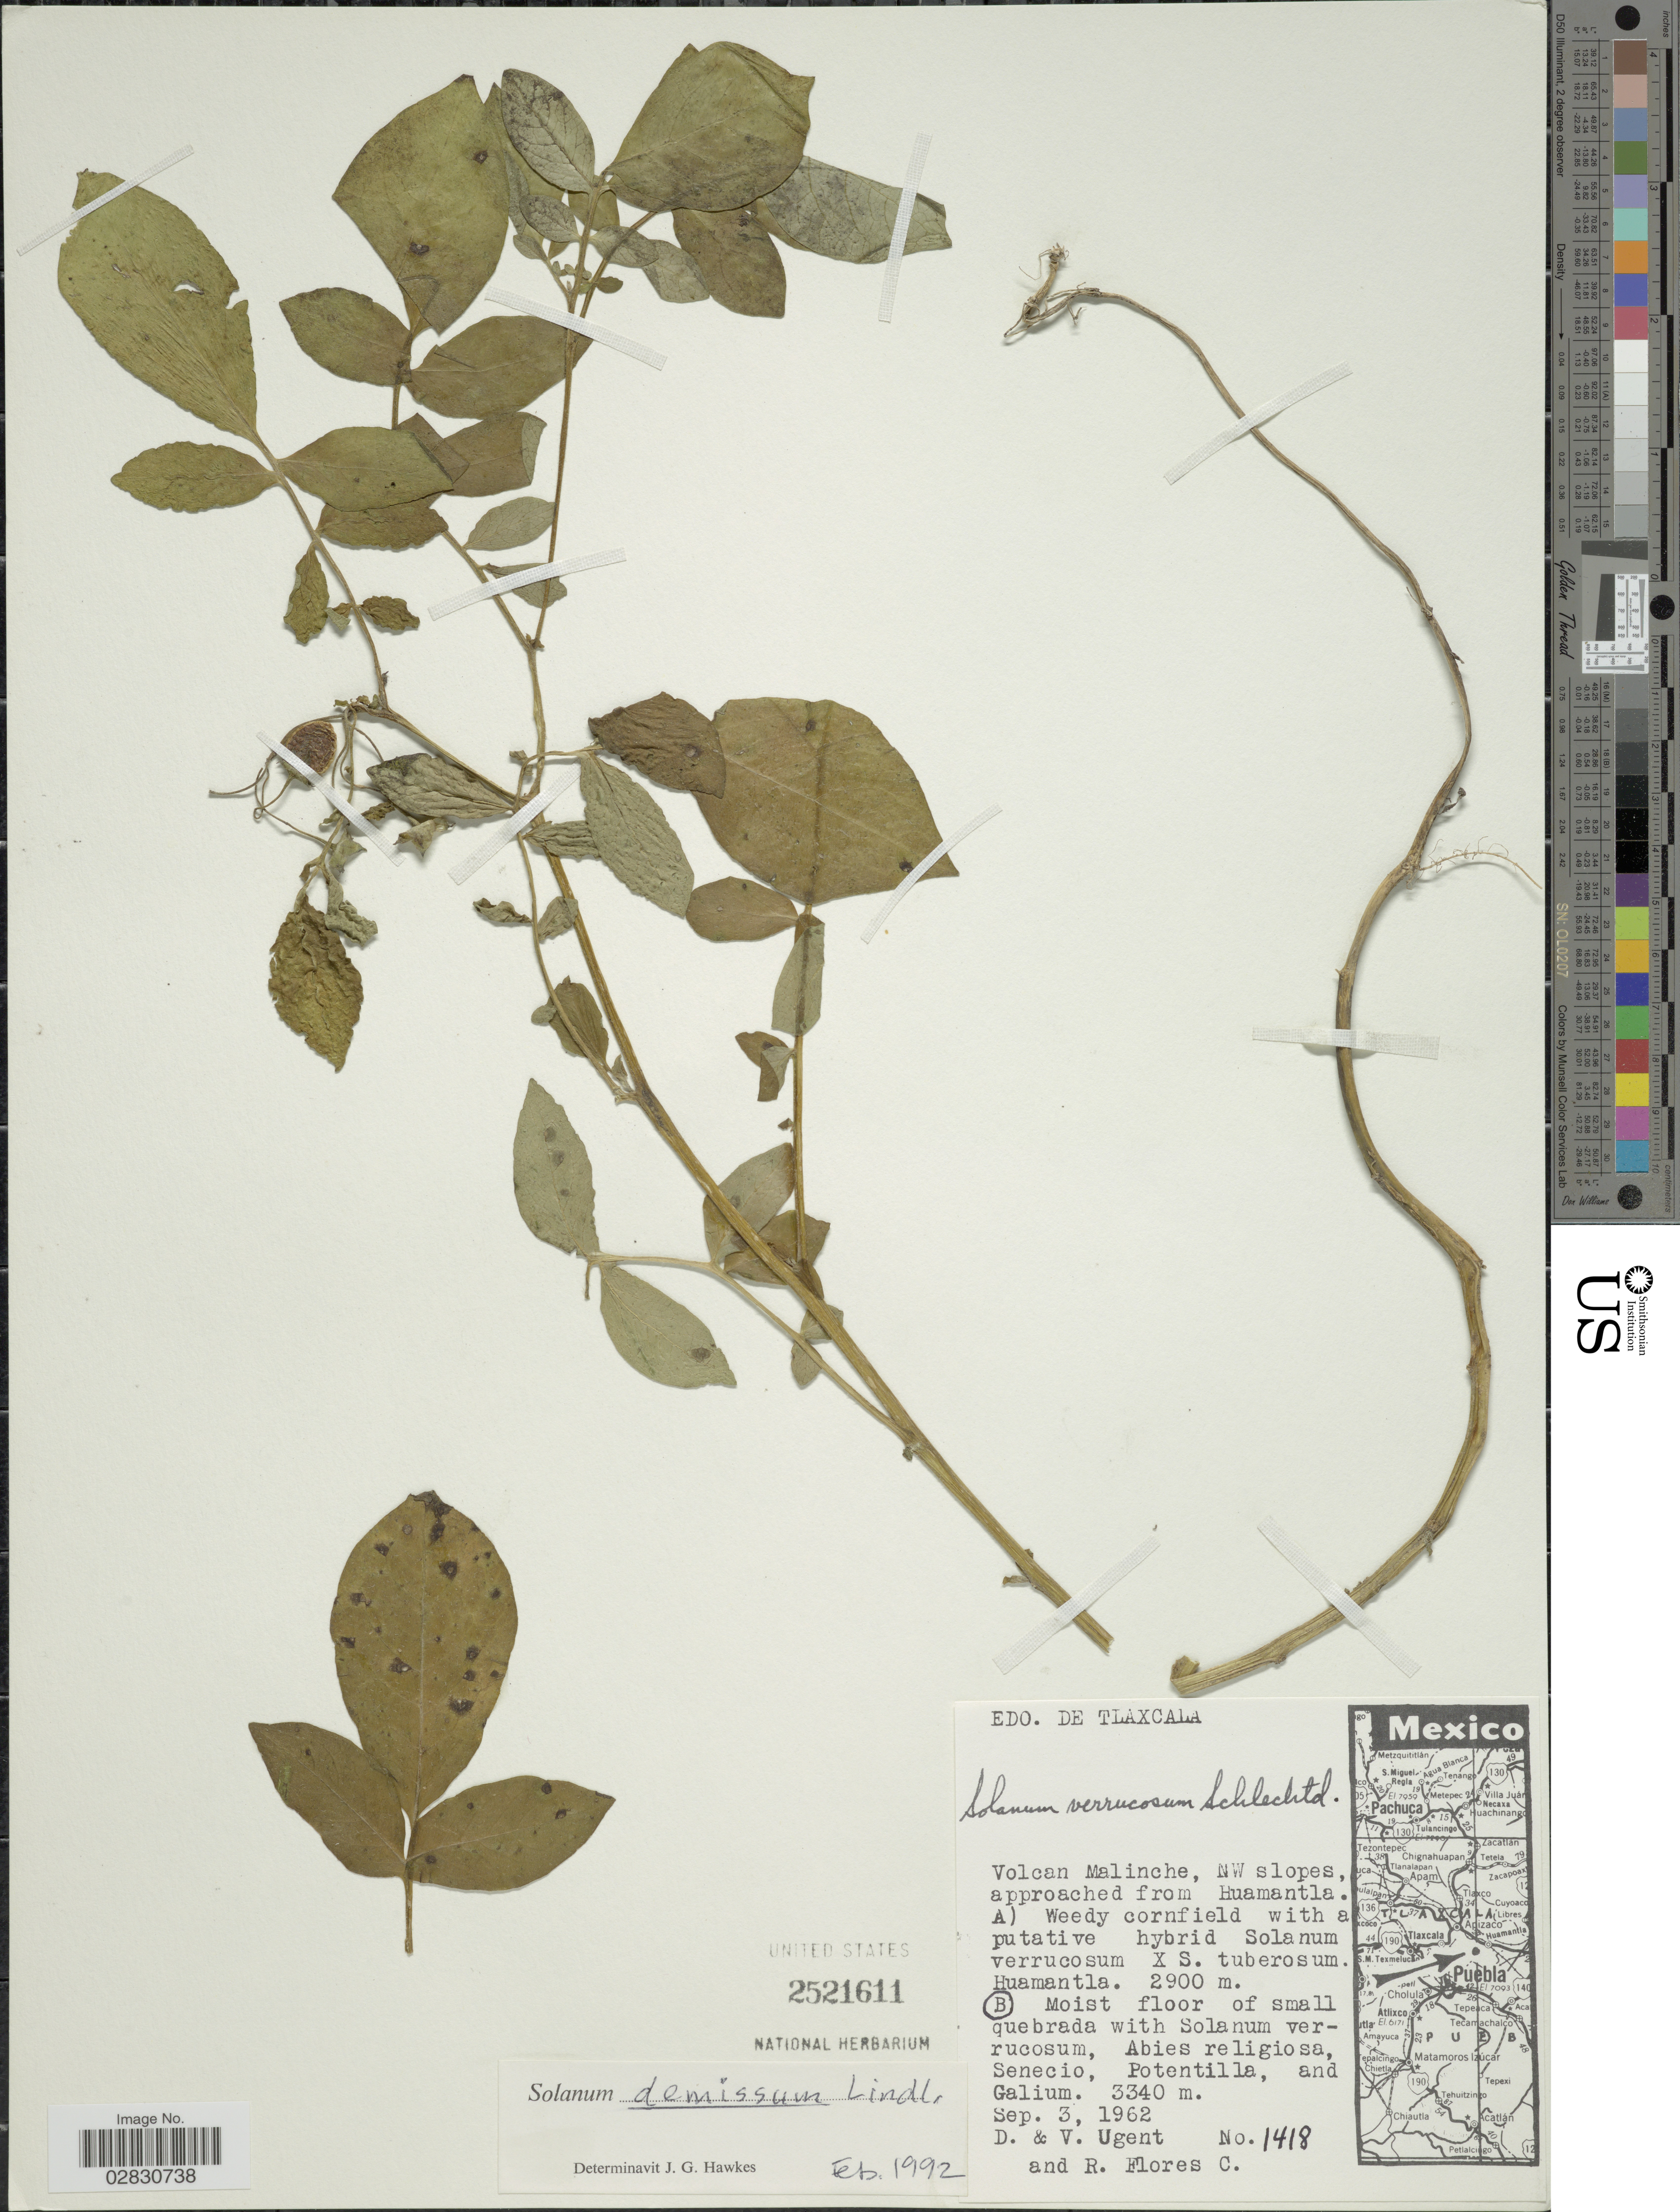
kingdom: Plantae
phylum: Tracheophyta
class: Magnoliopsida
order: Solanales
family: Solanaceae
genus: Solanum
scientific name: Solanum demissum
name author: Lindl.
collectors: D. Ugent, V. Ugent & R. Flores-C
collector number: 1418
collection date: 1962-09-03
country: Mexico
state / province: Tlaxcala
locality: Edo. De Tlaxcala, Volcan Malinche, NW slopes, approached from Huamantla.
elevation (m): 3340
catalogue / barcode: US 2521611